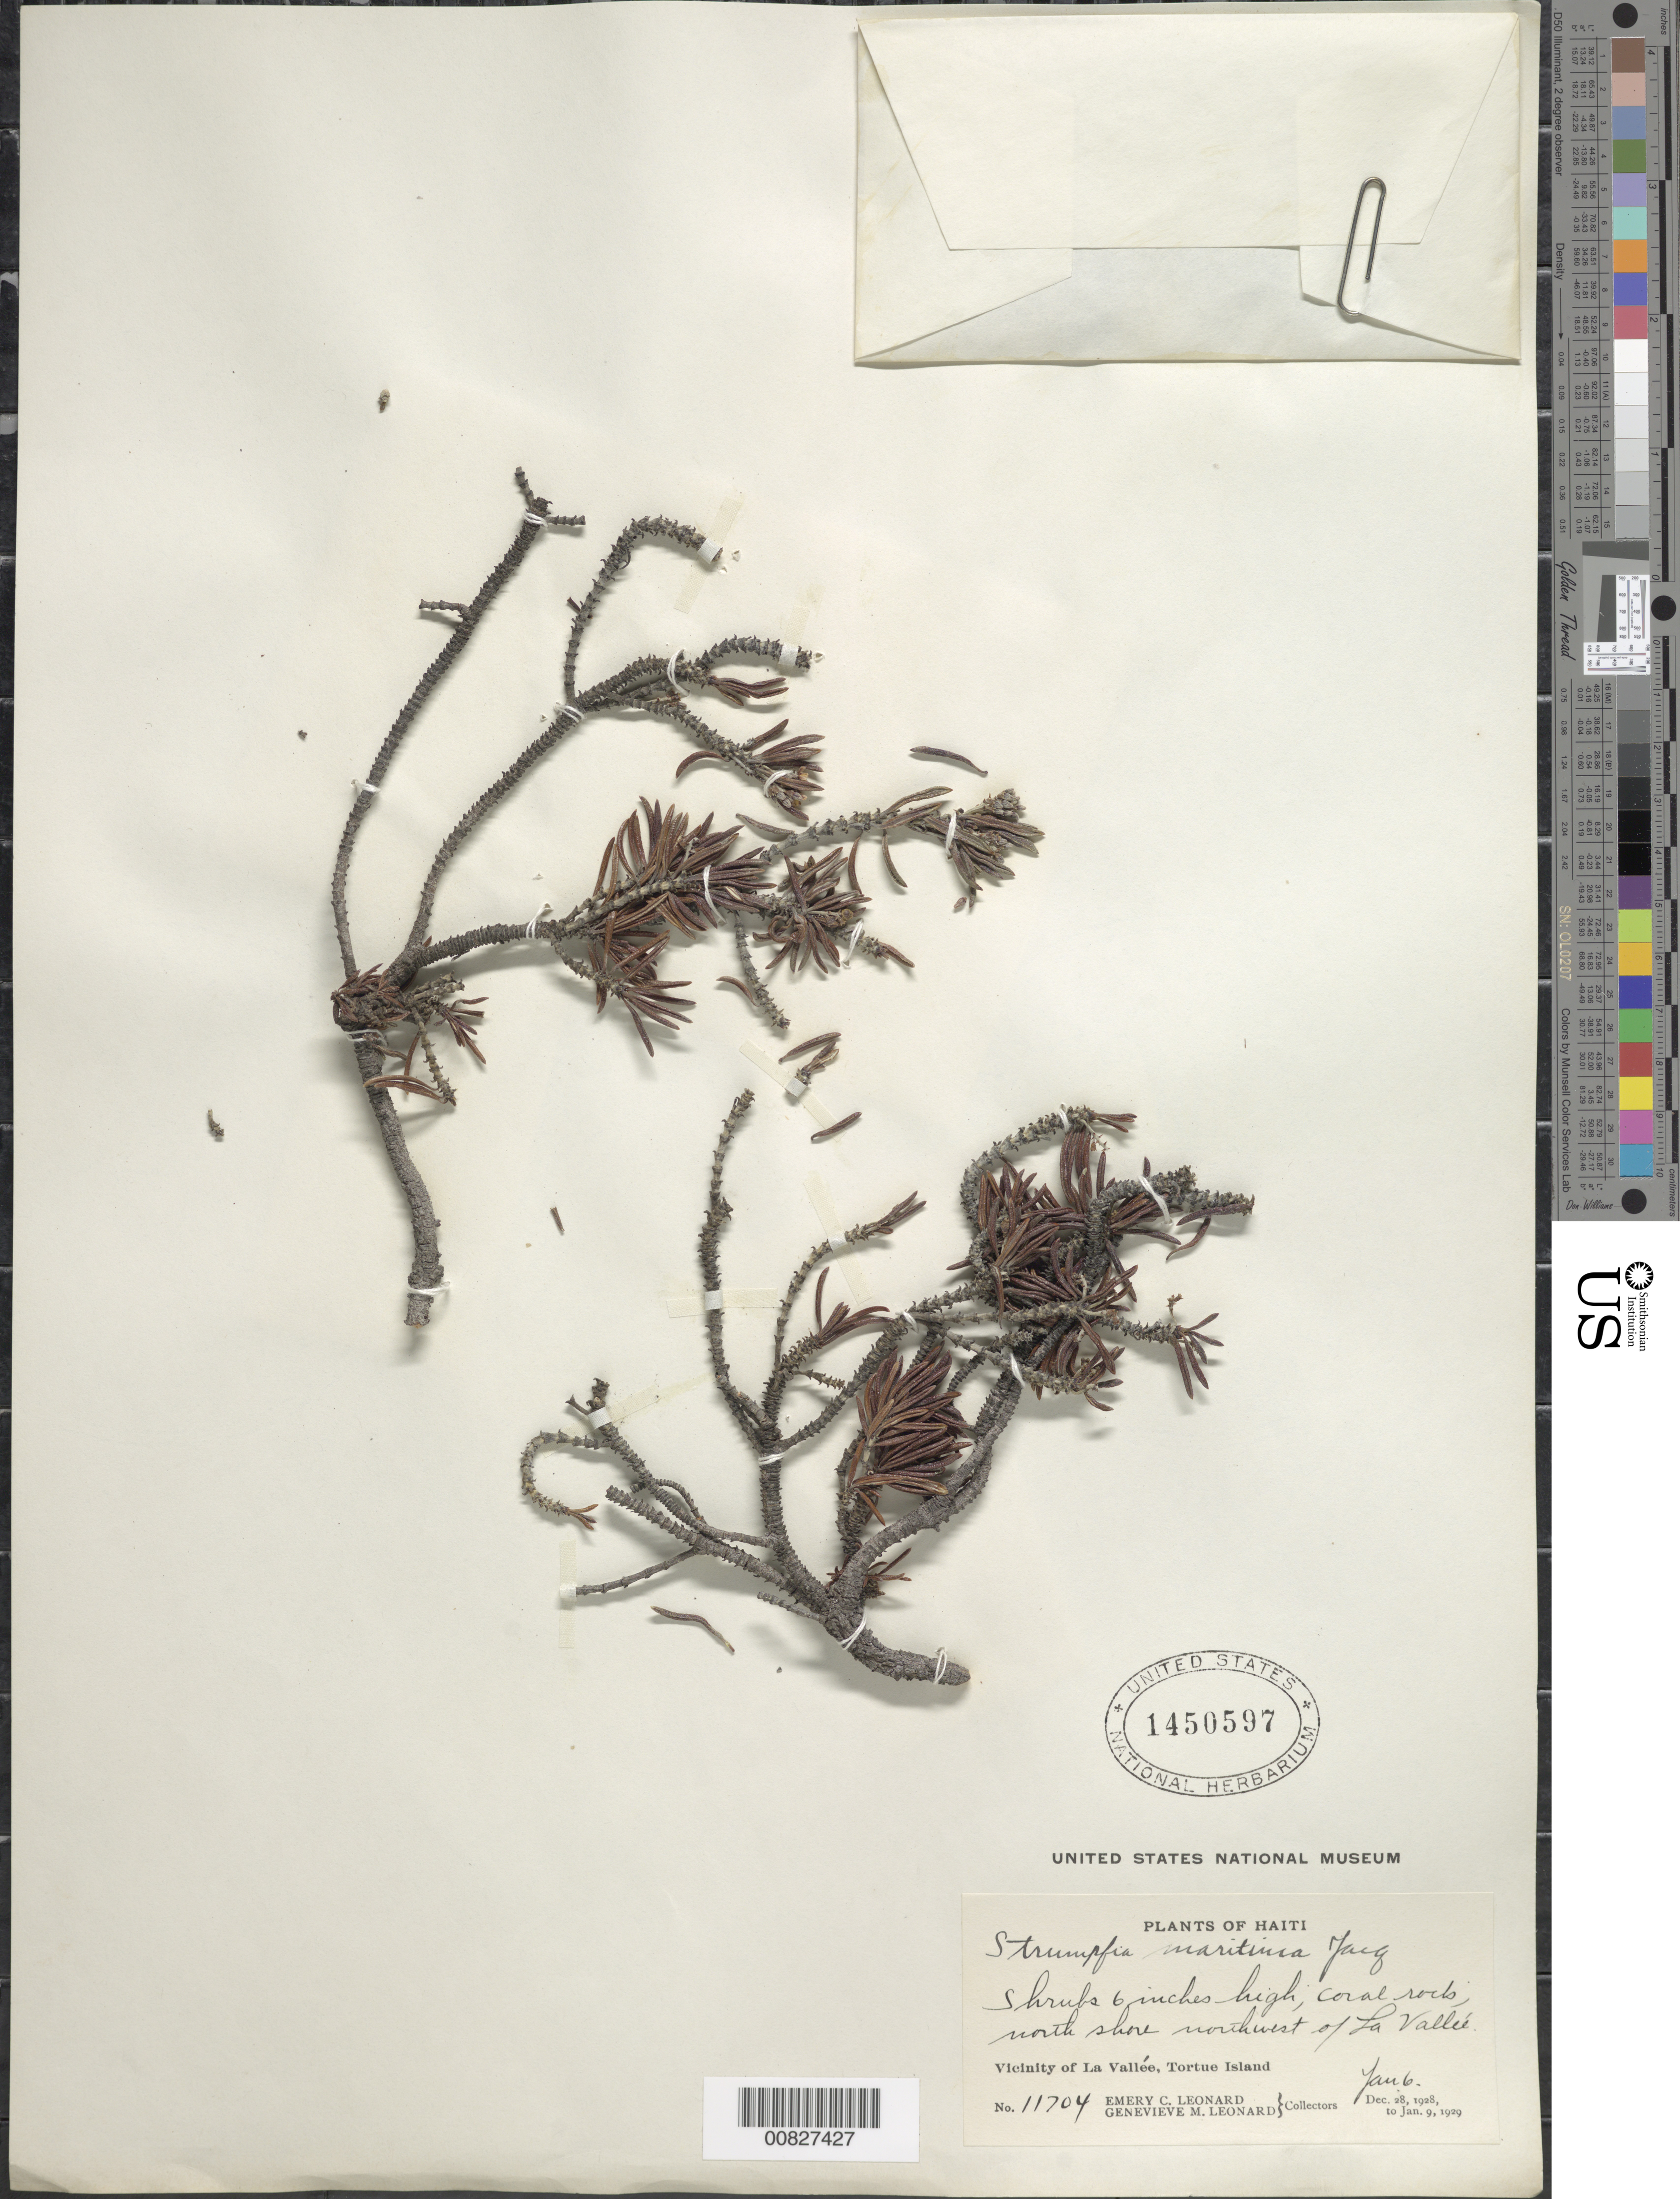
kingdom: Plantae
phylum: Tracheophyta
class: Magnoliopsida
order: Gentianales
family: Rubiaceae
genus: Strumpfia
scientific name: Strumpfia maritima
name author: Jacq.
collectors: E. C. Leonard & G. M. Leonard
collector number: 11704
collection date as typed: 06 Jan 1929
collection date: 1929-01-06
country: Haiti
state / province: Nord-Ouest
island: Île de la Tortue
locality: Vicinity of La Vallée, north shore NW of city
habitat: Coral rocks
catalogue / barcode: US 1450597